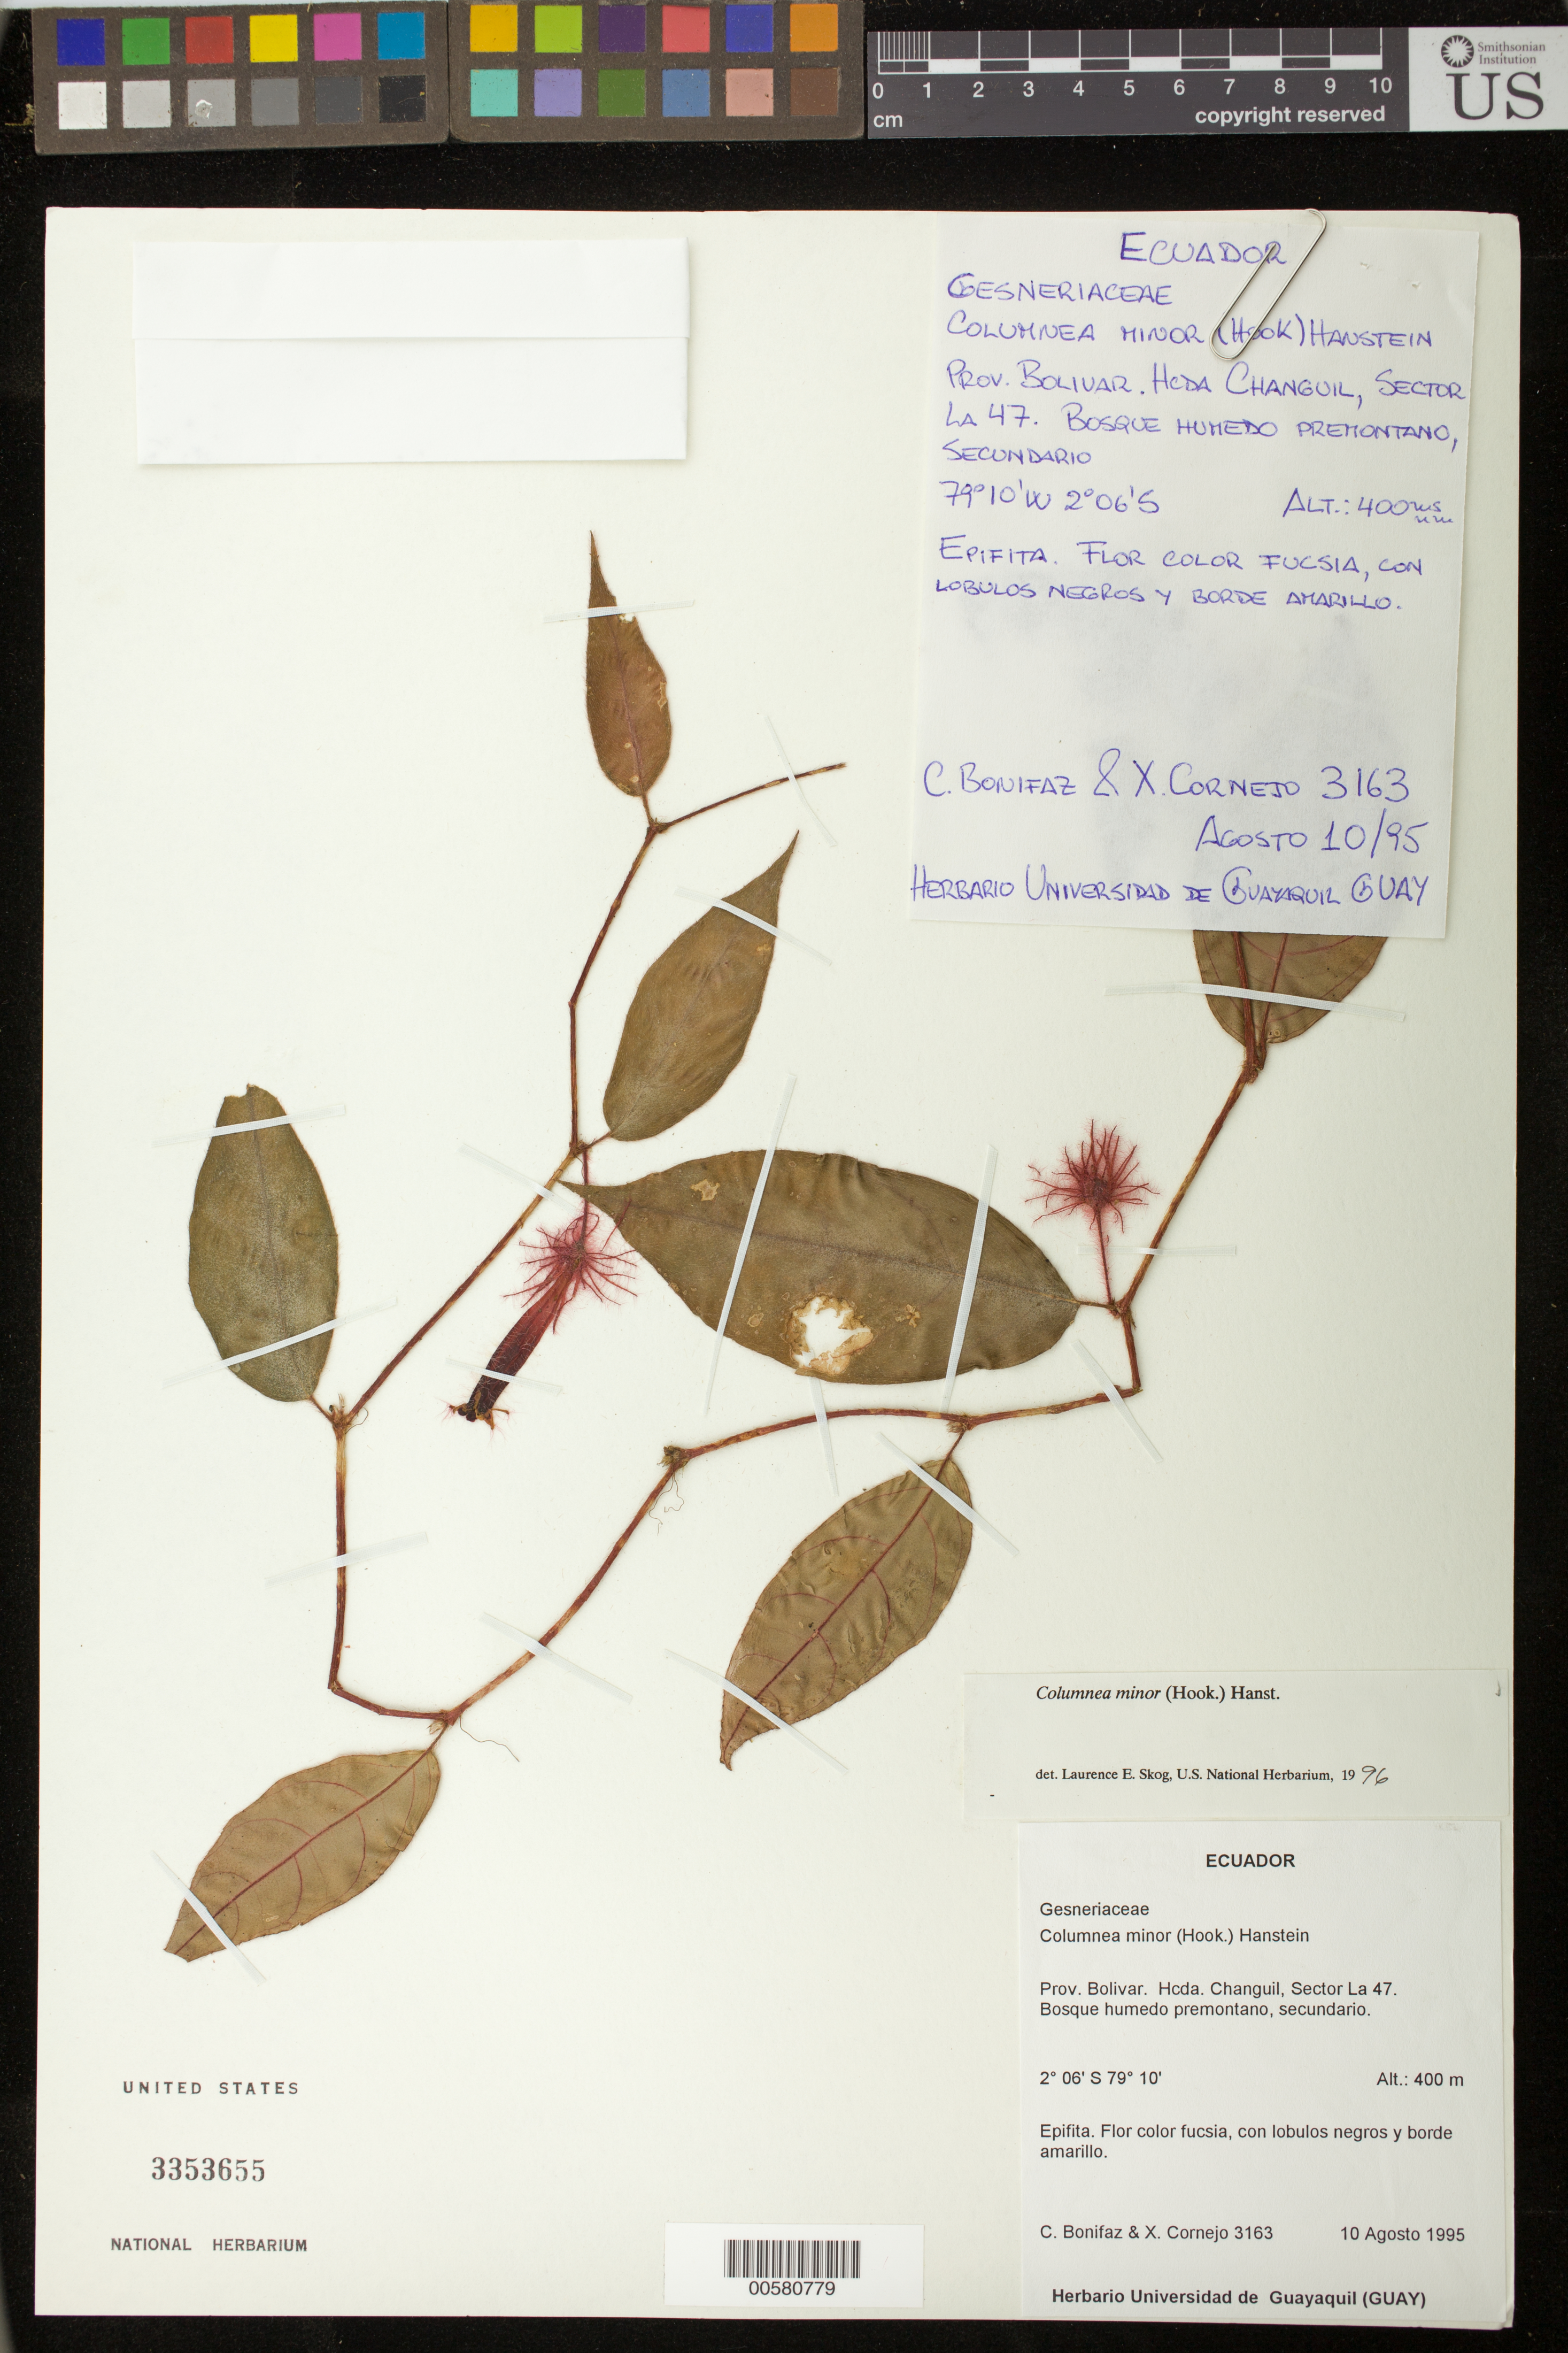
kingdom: Plantae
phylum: Tracheophyta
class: Magnoliopsida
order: Lamiales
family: Gesneriaceae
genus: Columnea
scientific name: Columnea minor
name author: (Hook.) Hanst.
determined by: Skog, Laurence E.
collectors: C. Bonifaz & X. F. Cornejo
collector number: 3163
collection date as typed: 10 Aug 1995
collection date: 1995-08-10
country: Ecuador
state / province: Bolivar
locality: Hcda. Changuil, sector la 47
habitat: Bosque humedo premontano, secundario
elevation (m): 400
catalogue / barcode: US 3353655